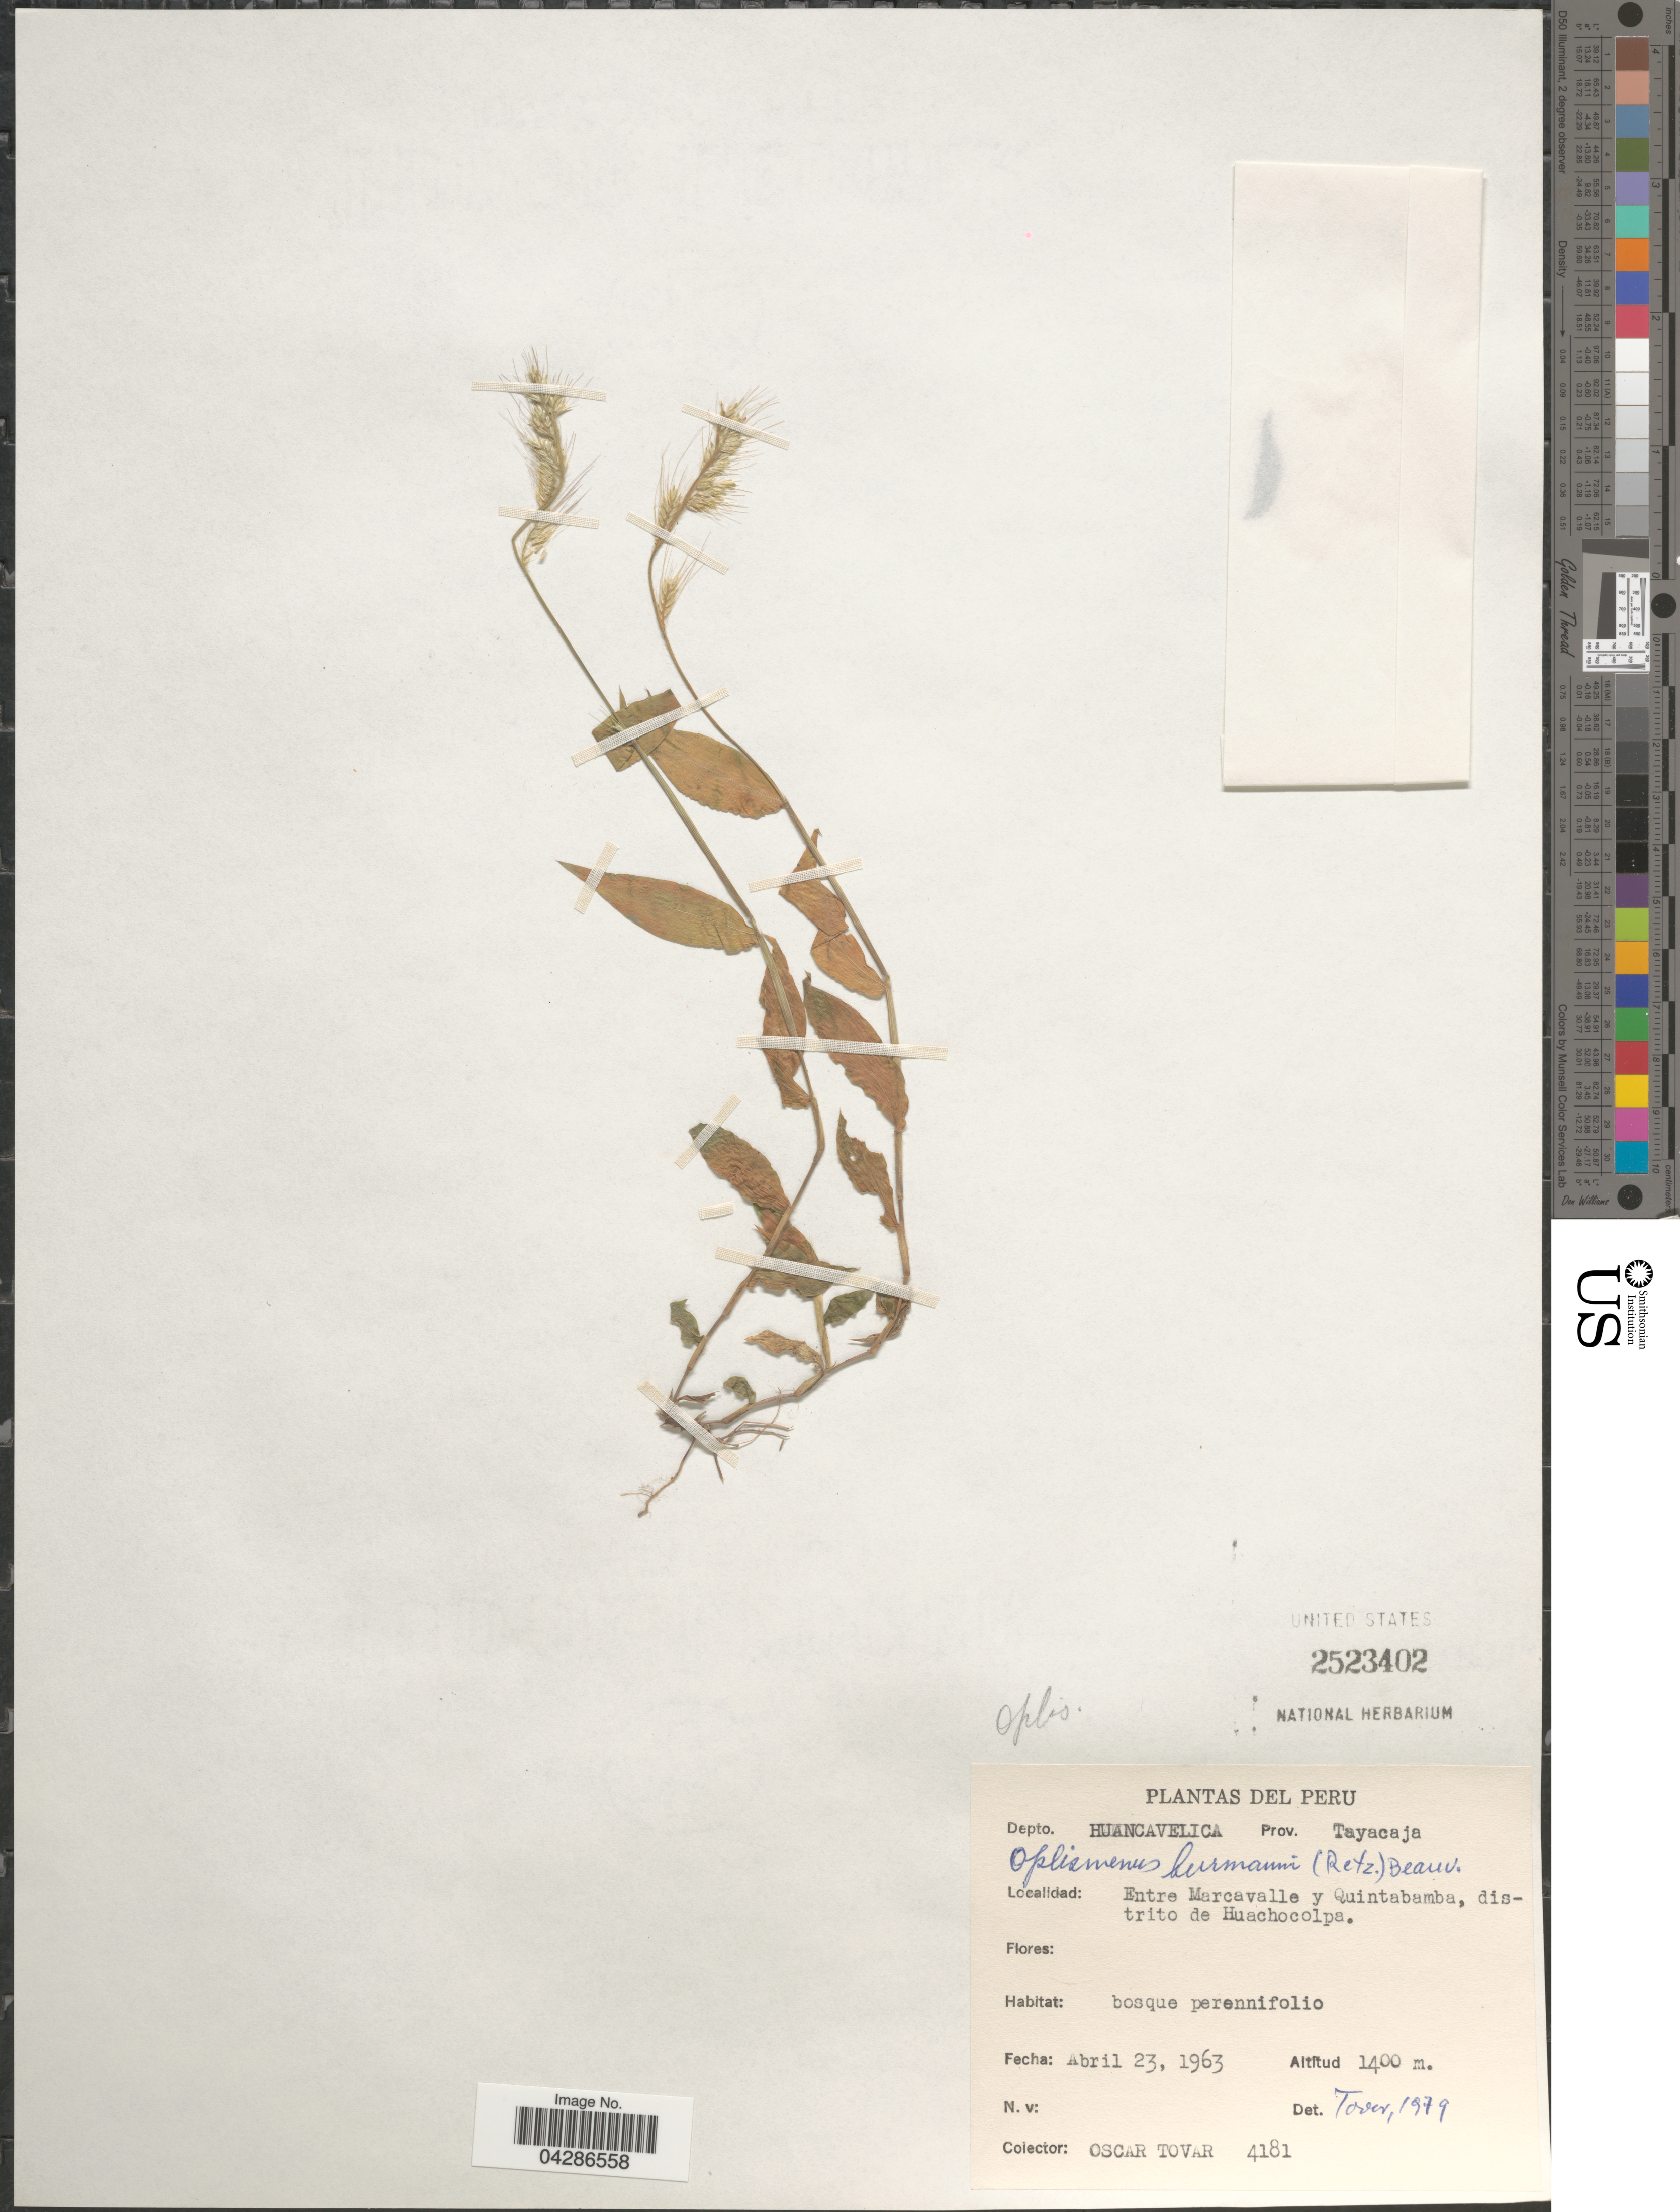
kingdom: Plantae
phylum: Tracheophyta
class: Liliopsida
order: Poales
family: Poaceae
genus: Oplismenus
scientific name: Oplismenus burmannii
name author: (Retz.) P. Beauv.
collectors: Ó. Tovar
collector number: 4181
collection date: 1963-04-23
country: Peru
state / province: Huancavelica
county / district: Tayacaja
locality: Depto. Huancavelica. Prov. Tayacaja. Entre Marcavalle y Quintabamba, distrito de Huachocolpa.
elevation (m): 1400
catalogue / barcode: US 2523402